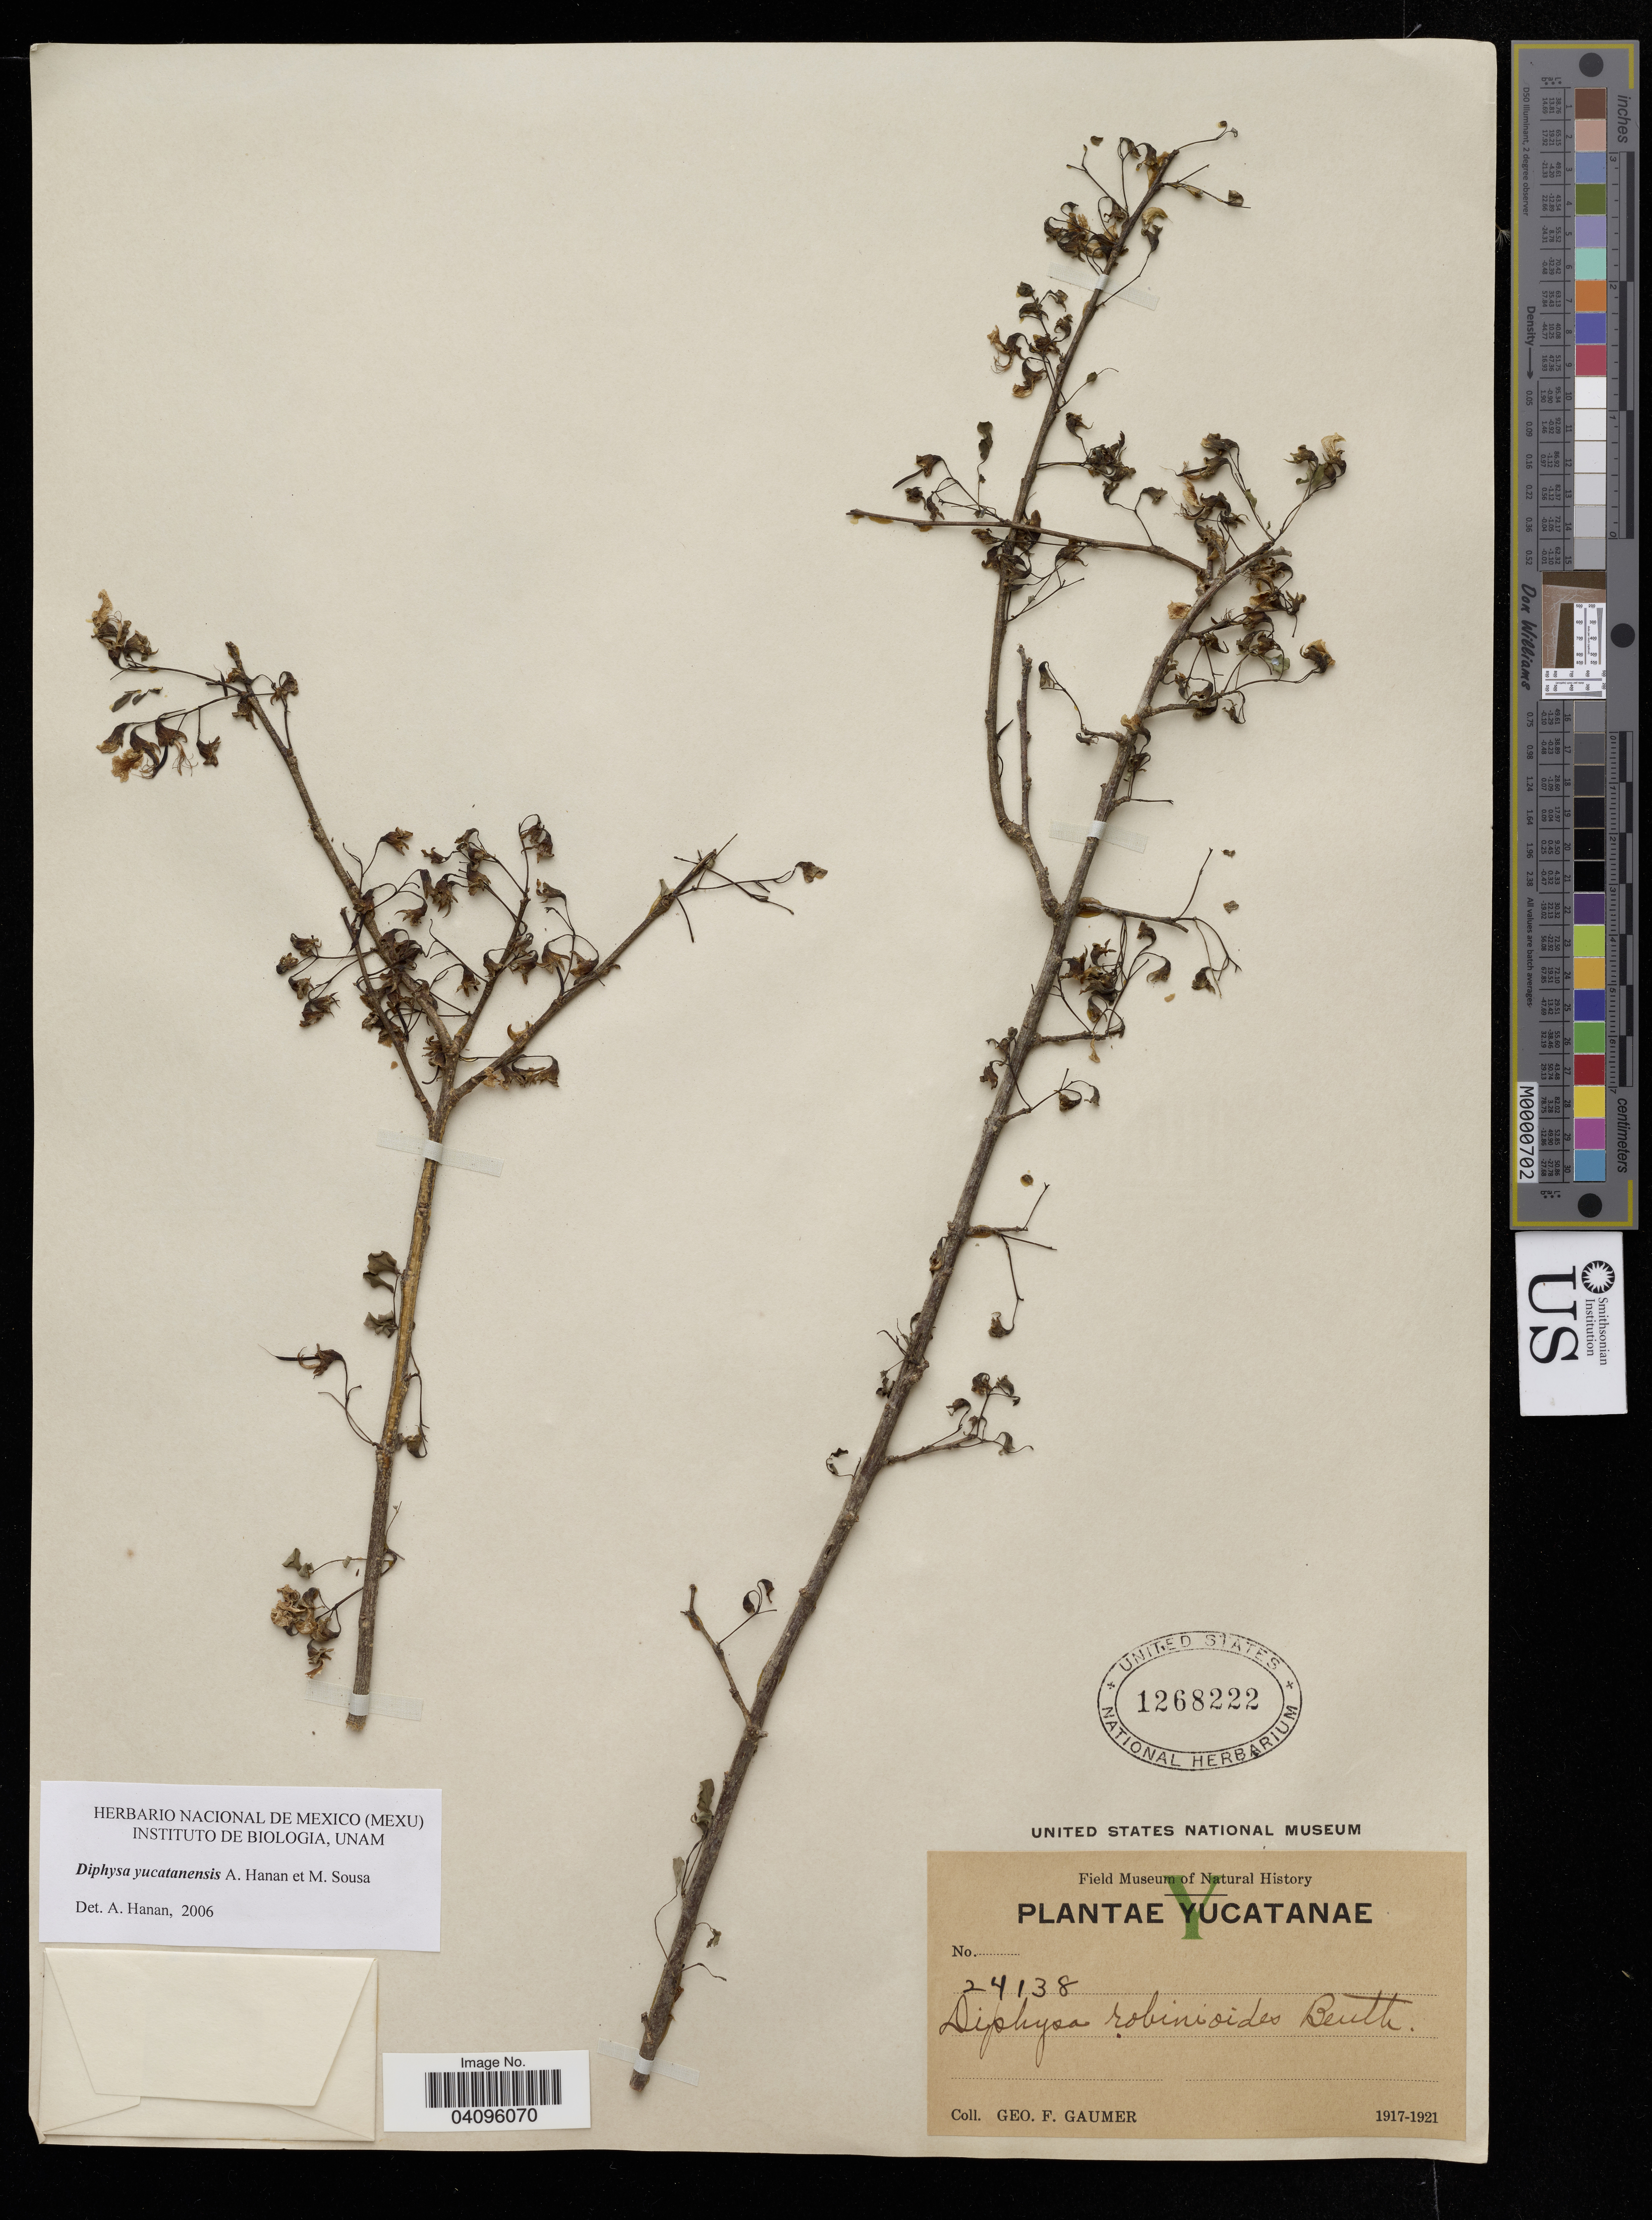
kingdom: Plantae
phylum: Tracheophyta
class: Magnoliopsida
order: Fabales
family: Fabaceae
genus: Diphysa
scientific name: Diphysa yucatanensis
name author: Hanan-Alipi & M. Sousa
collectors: G. F. Gaumer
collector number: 24138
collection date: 1917/1921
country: Mexico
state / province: Yucatán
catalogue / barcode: US 1268222